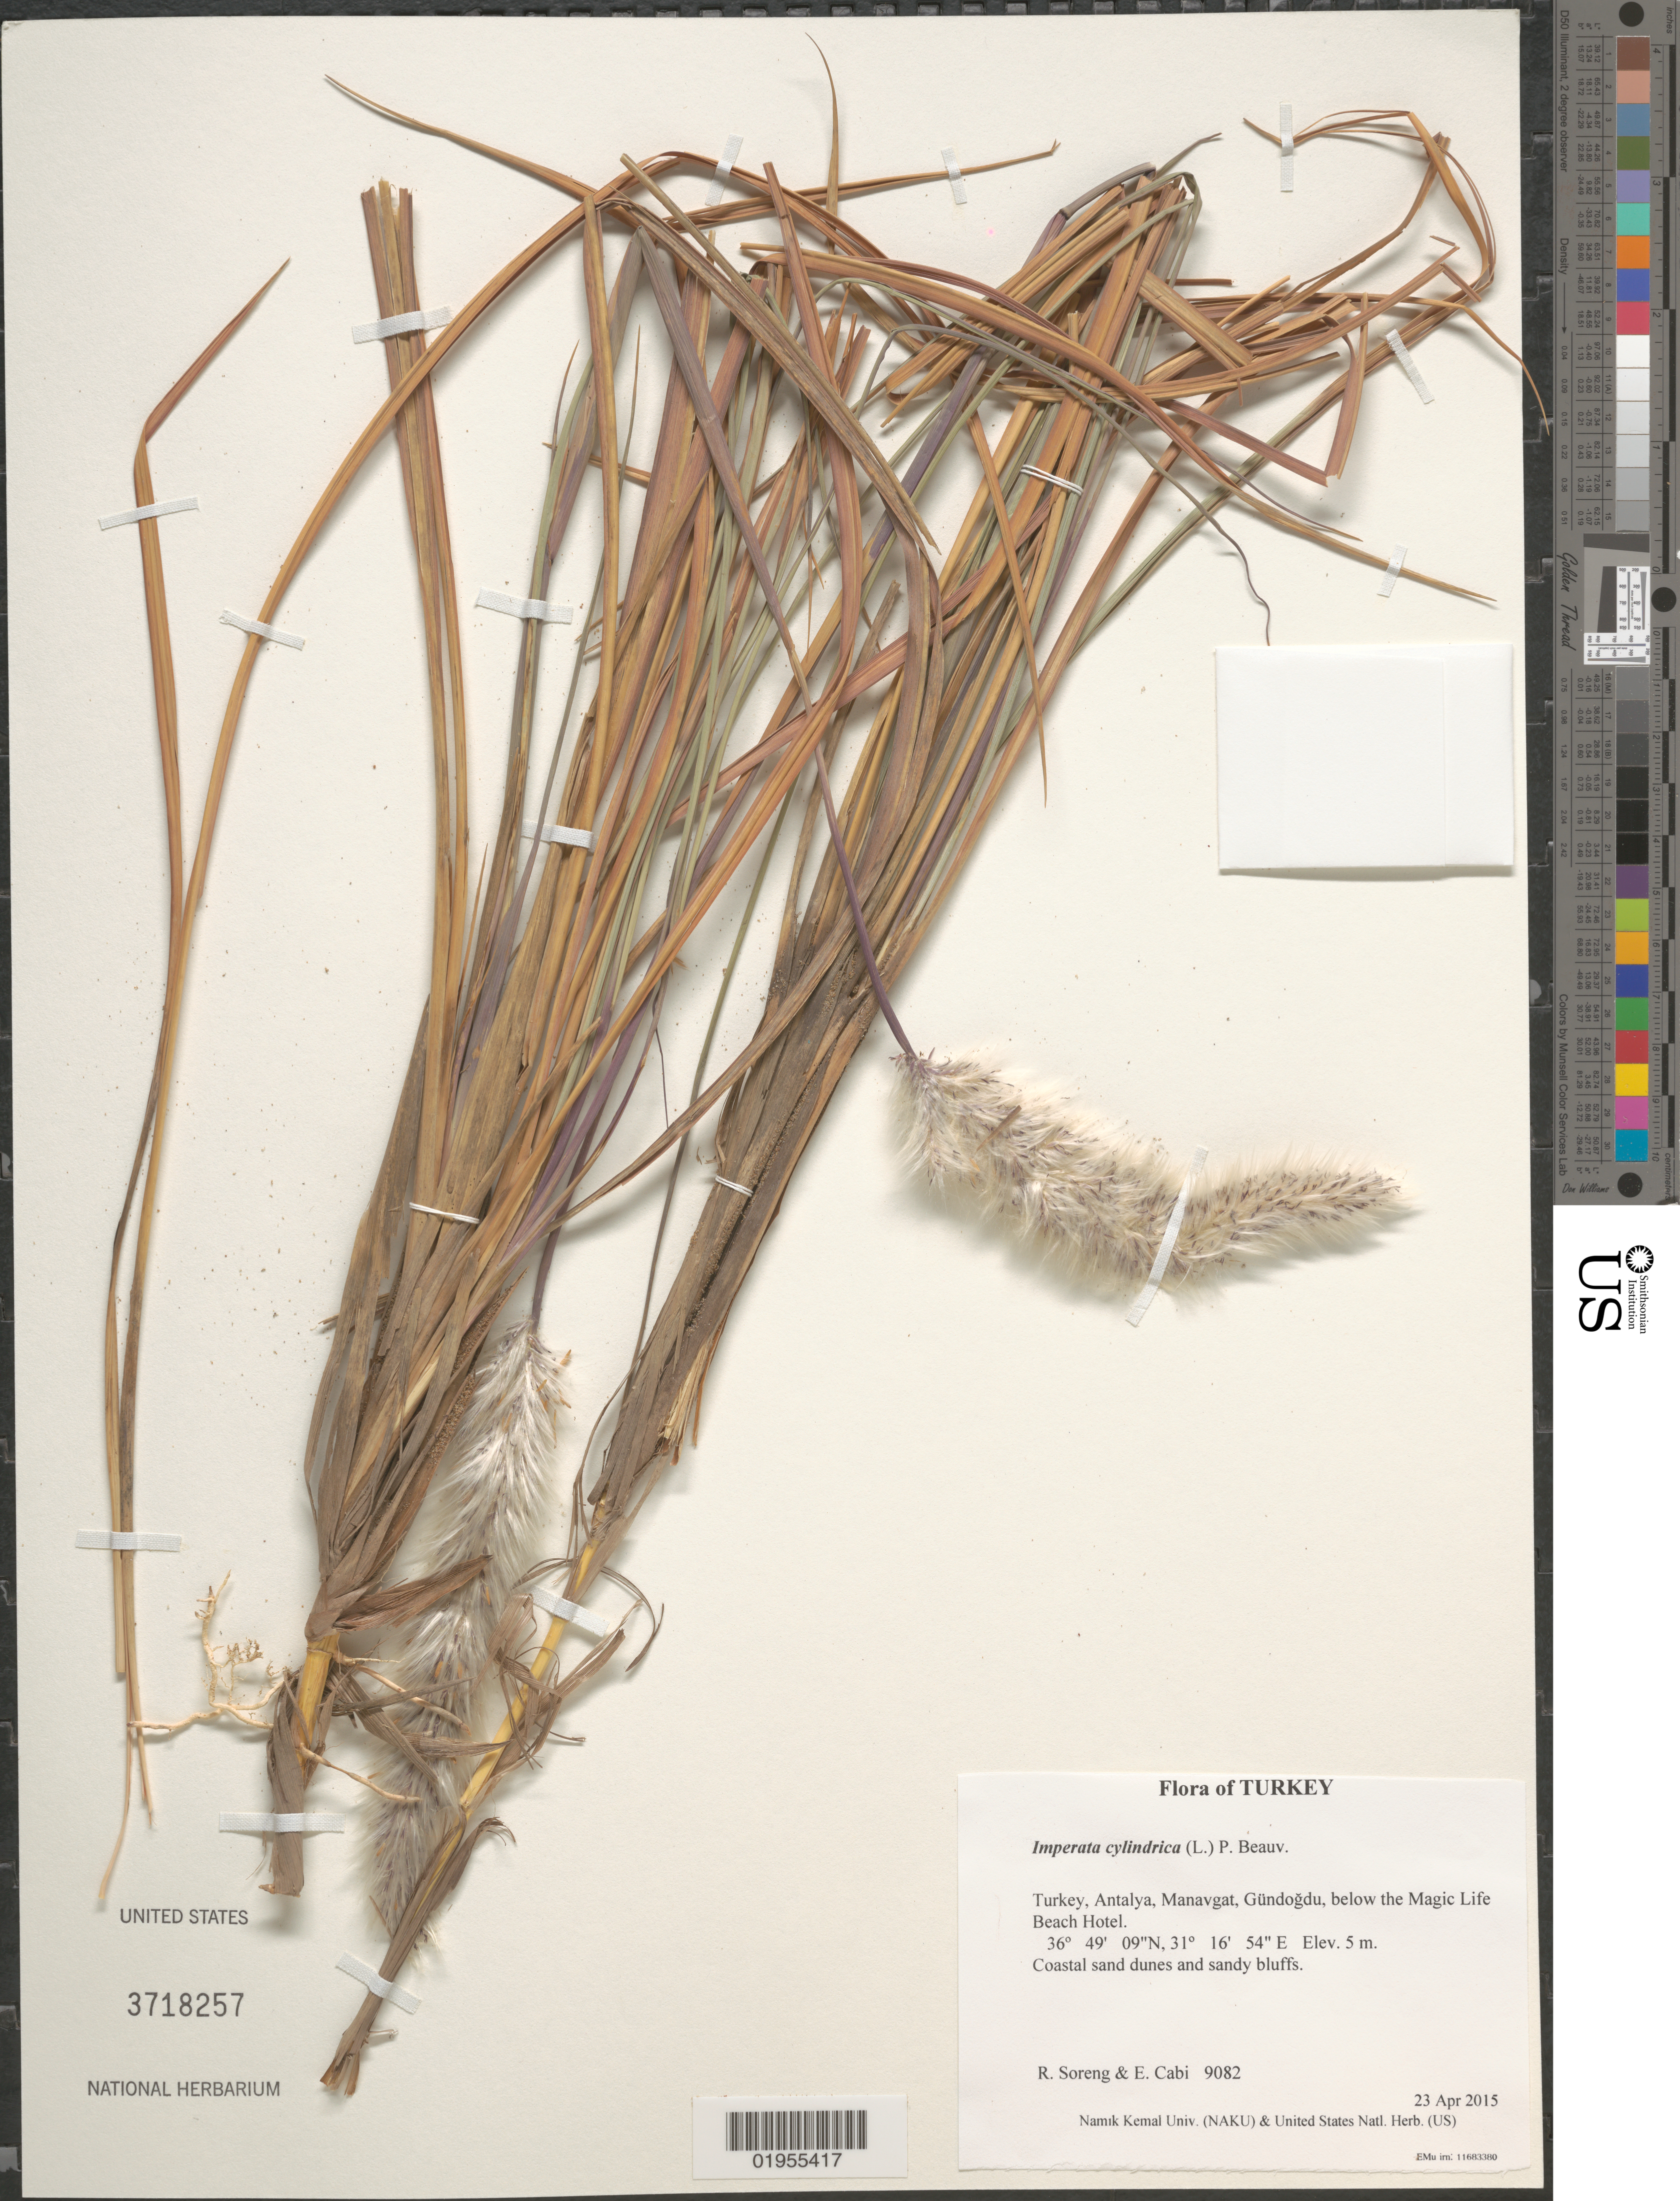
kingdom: Plantae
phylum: Tracheophyta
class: Liliopsida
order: Poales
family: Poaceae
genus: Imperata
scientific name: Imperata cylindrica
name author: (L.) P. Beauv.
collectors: R. J. Soreng & E. Cabi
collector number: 9082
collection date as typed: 2015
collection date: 2015-04-23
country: Turkey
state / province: Antalya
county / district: Manavgat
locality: Gundogdu, below the Majic Life Beach Hotel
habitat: Coastal sand dunes and sandy bluffs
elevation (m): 5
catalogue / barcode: US 3718257